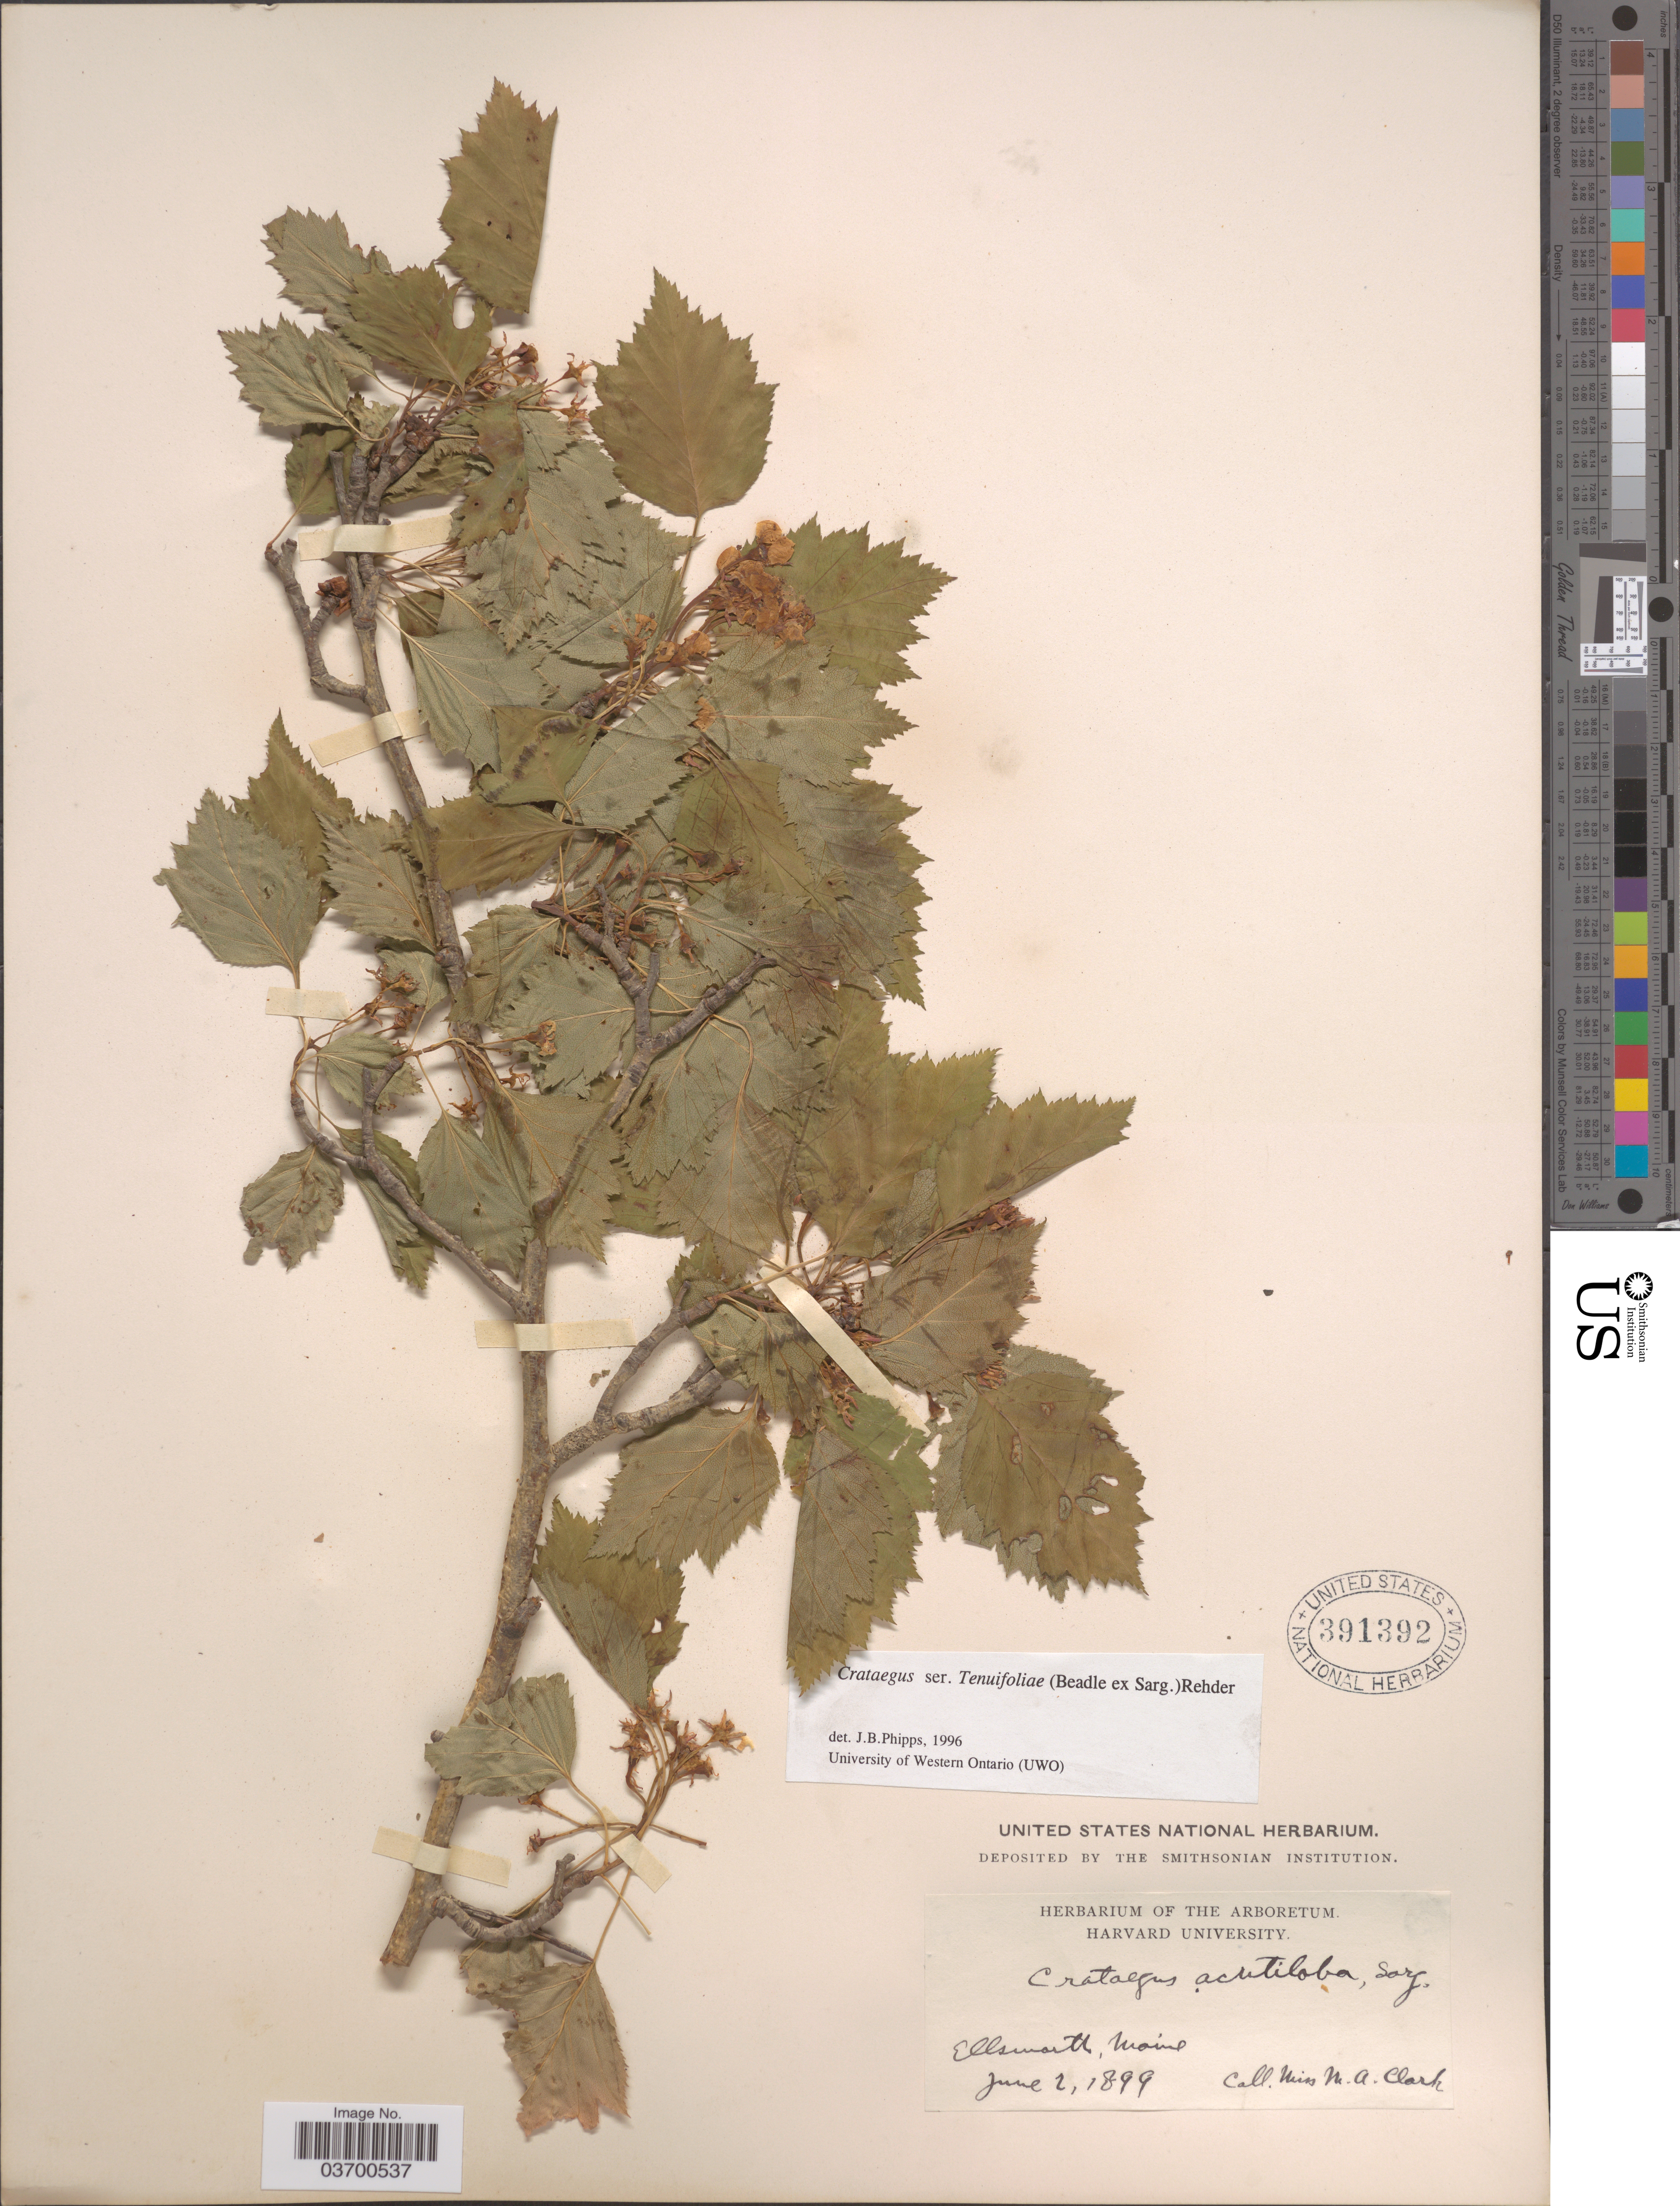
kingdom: Plantae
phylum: Tracheophyta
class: Magnoliopsida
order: Rosales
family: Rosaceae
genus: Crataegus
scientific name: Crataegus macrosperma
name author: Ashe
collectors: M. Clark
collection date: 1899-06-02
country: United States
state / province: Maine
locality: Ellsworth.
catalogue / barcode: US 391392